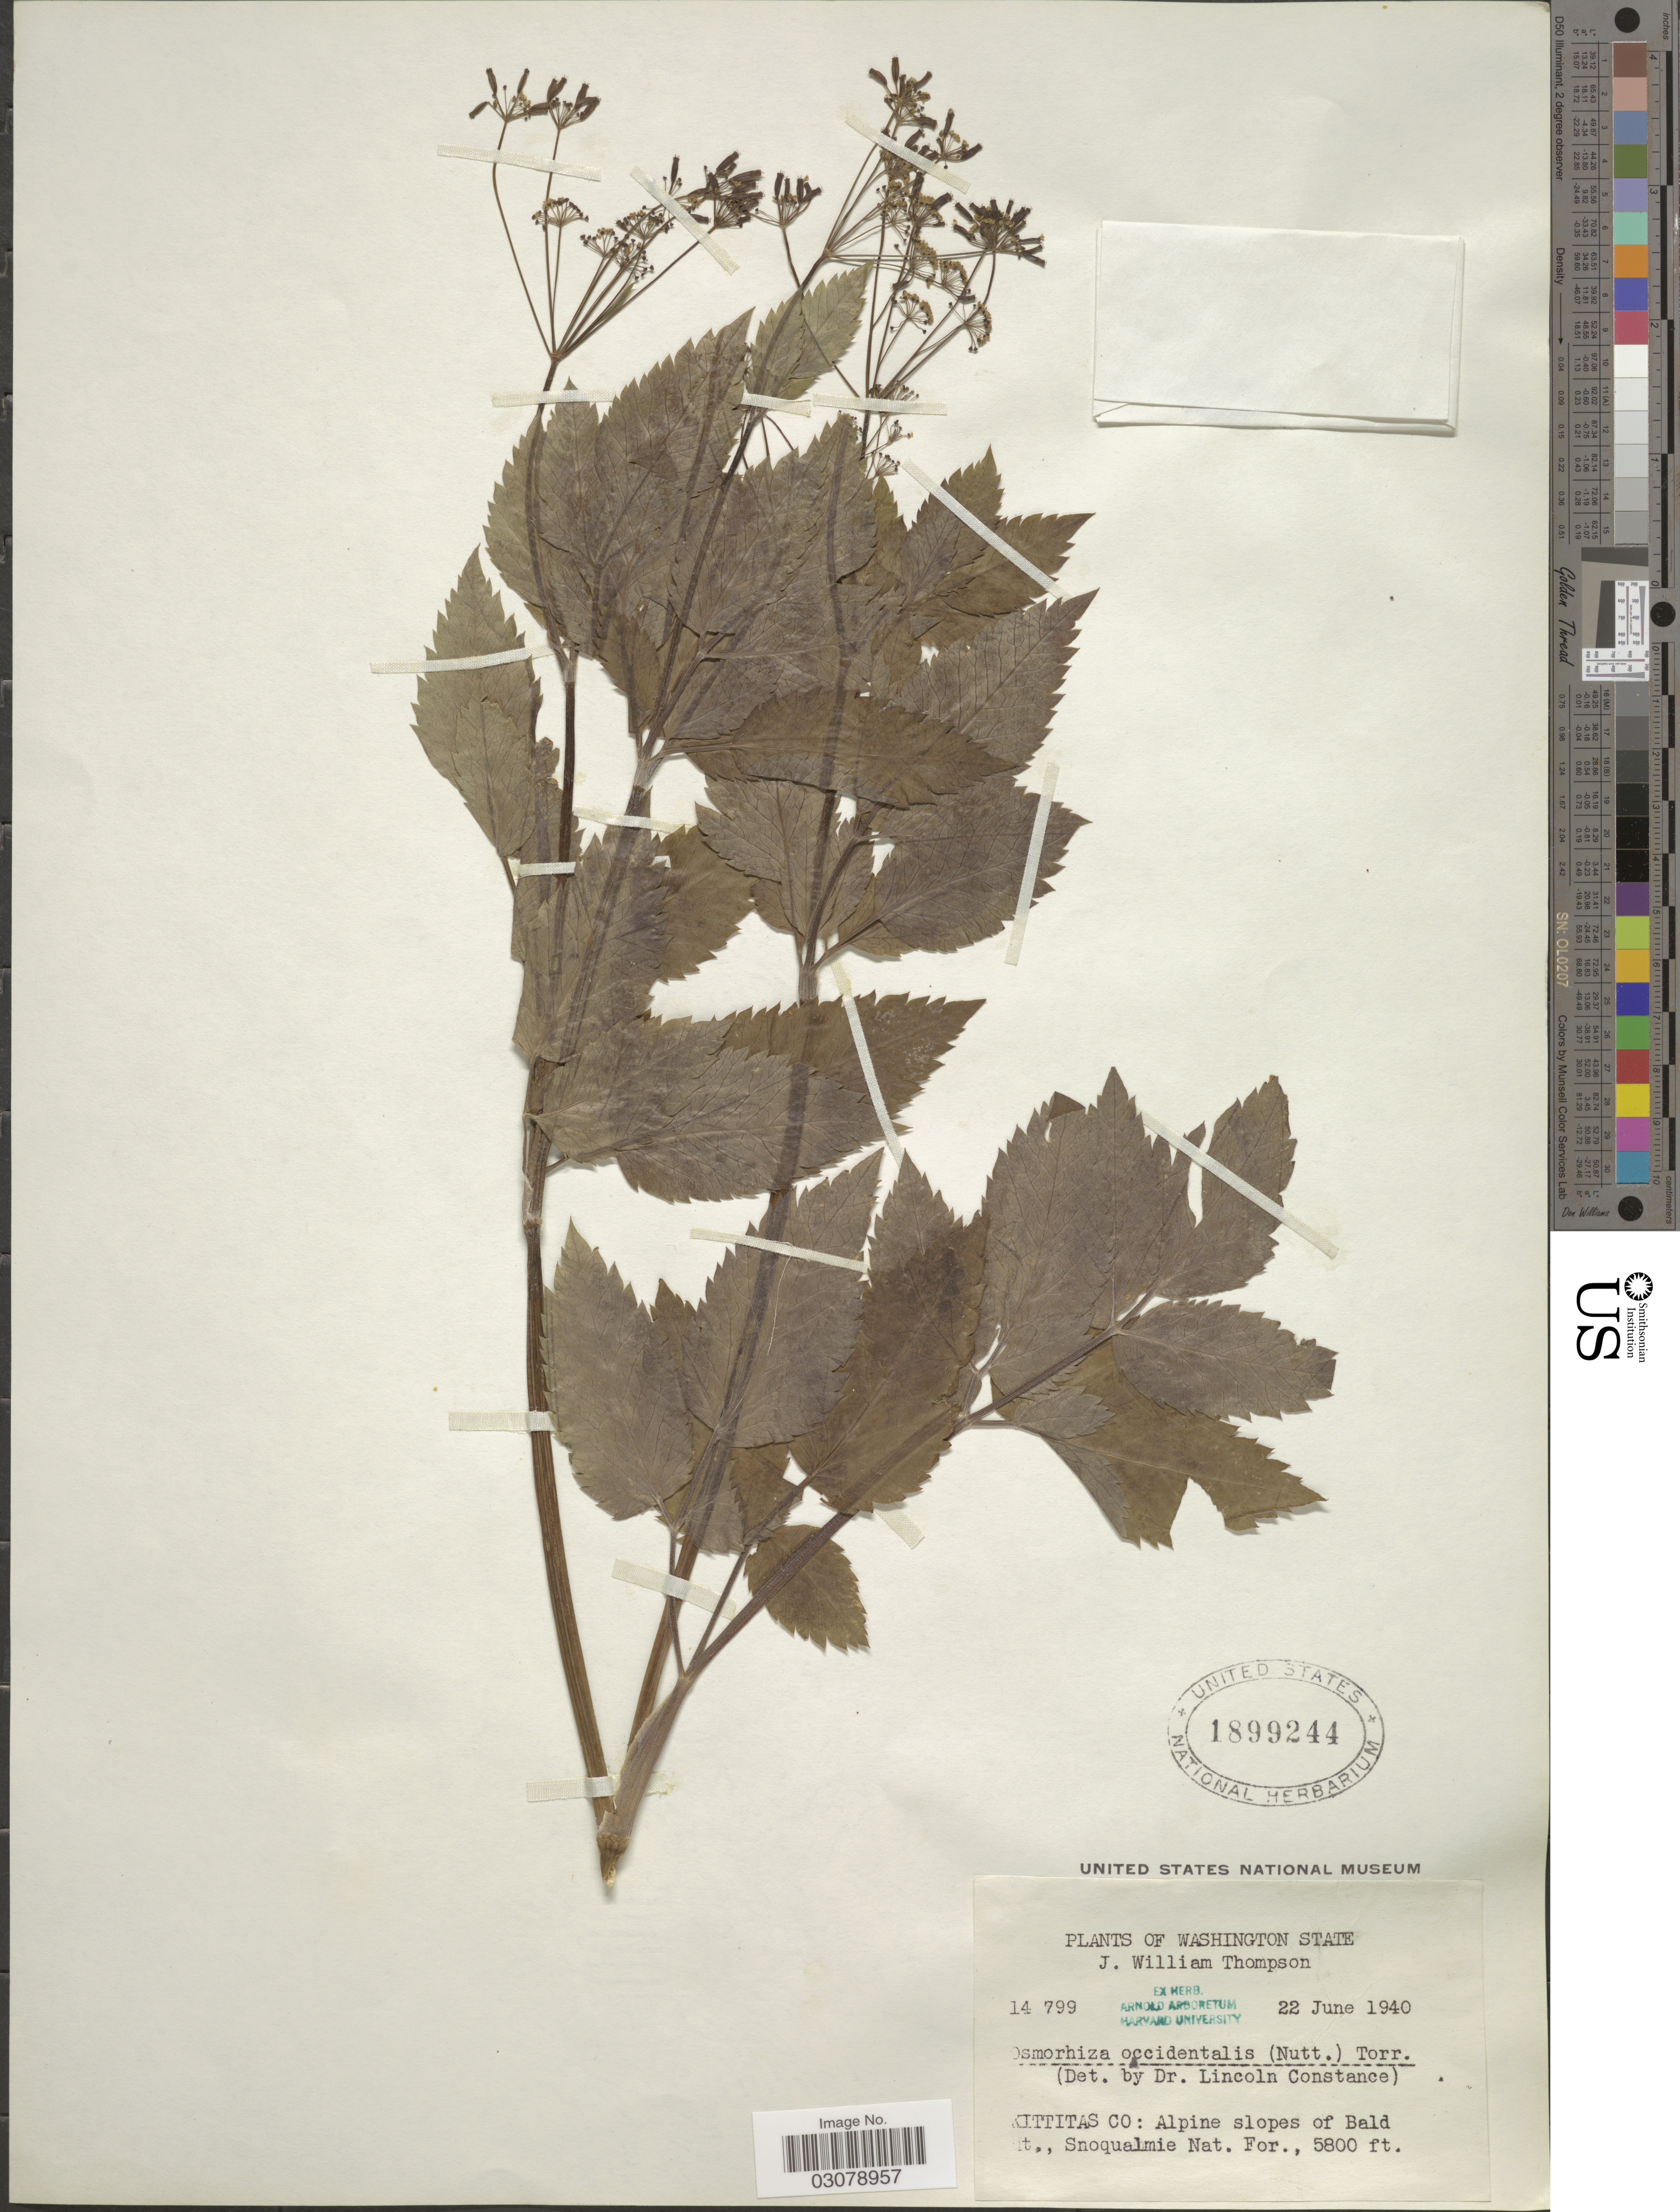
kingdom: Plantae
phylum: Tracheophyta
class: Magnoliopsida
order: Apiales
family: Apiaceae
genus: Osmorhiza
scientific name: Osmorhiza occidentalis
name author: (Nutt.) Torr.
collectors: J. W. Thompson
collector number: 14799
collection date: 1940-06-22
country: United States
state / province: Washington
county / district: Kittitas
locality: Kittitas Co.: Alpine slopes of Bald Mt. Snoqualmie Nat. For.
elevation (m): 1768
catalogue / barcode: US 1899244